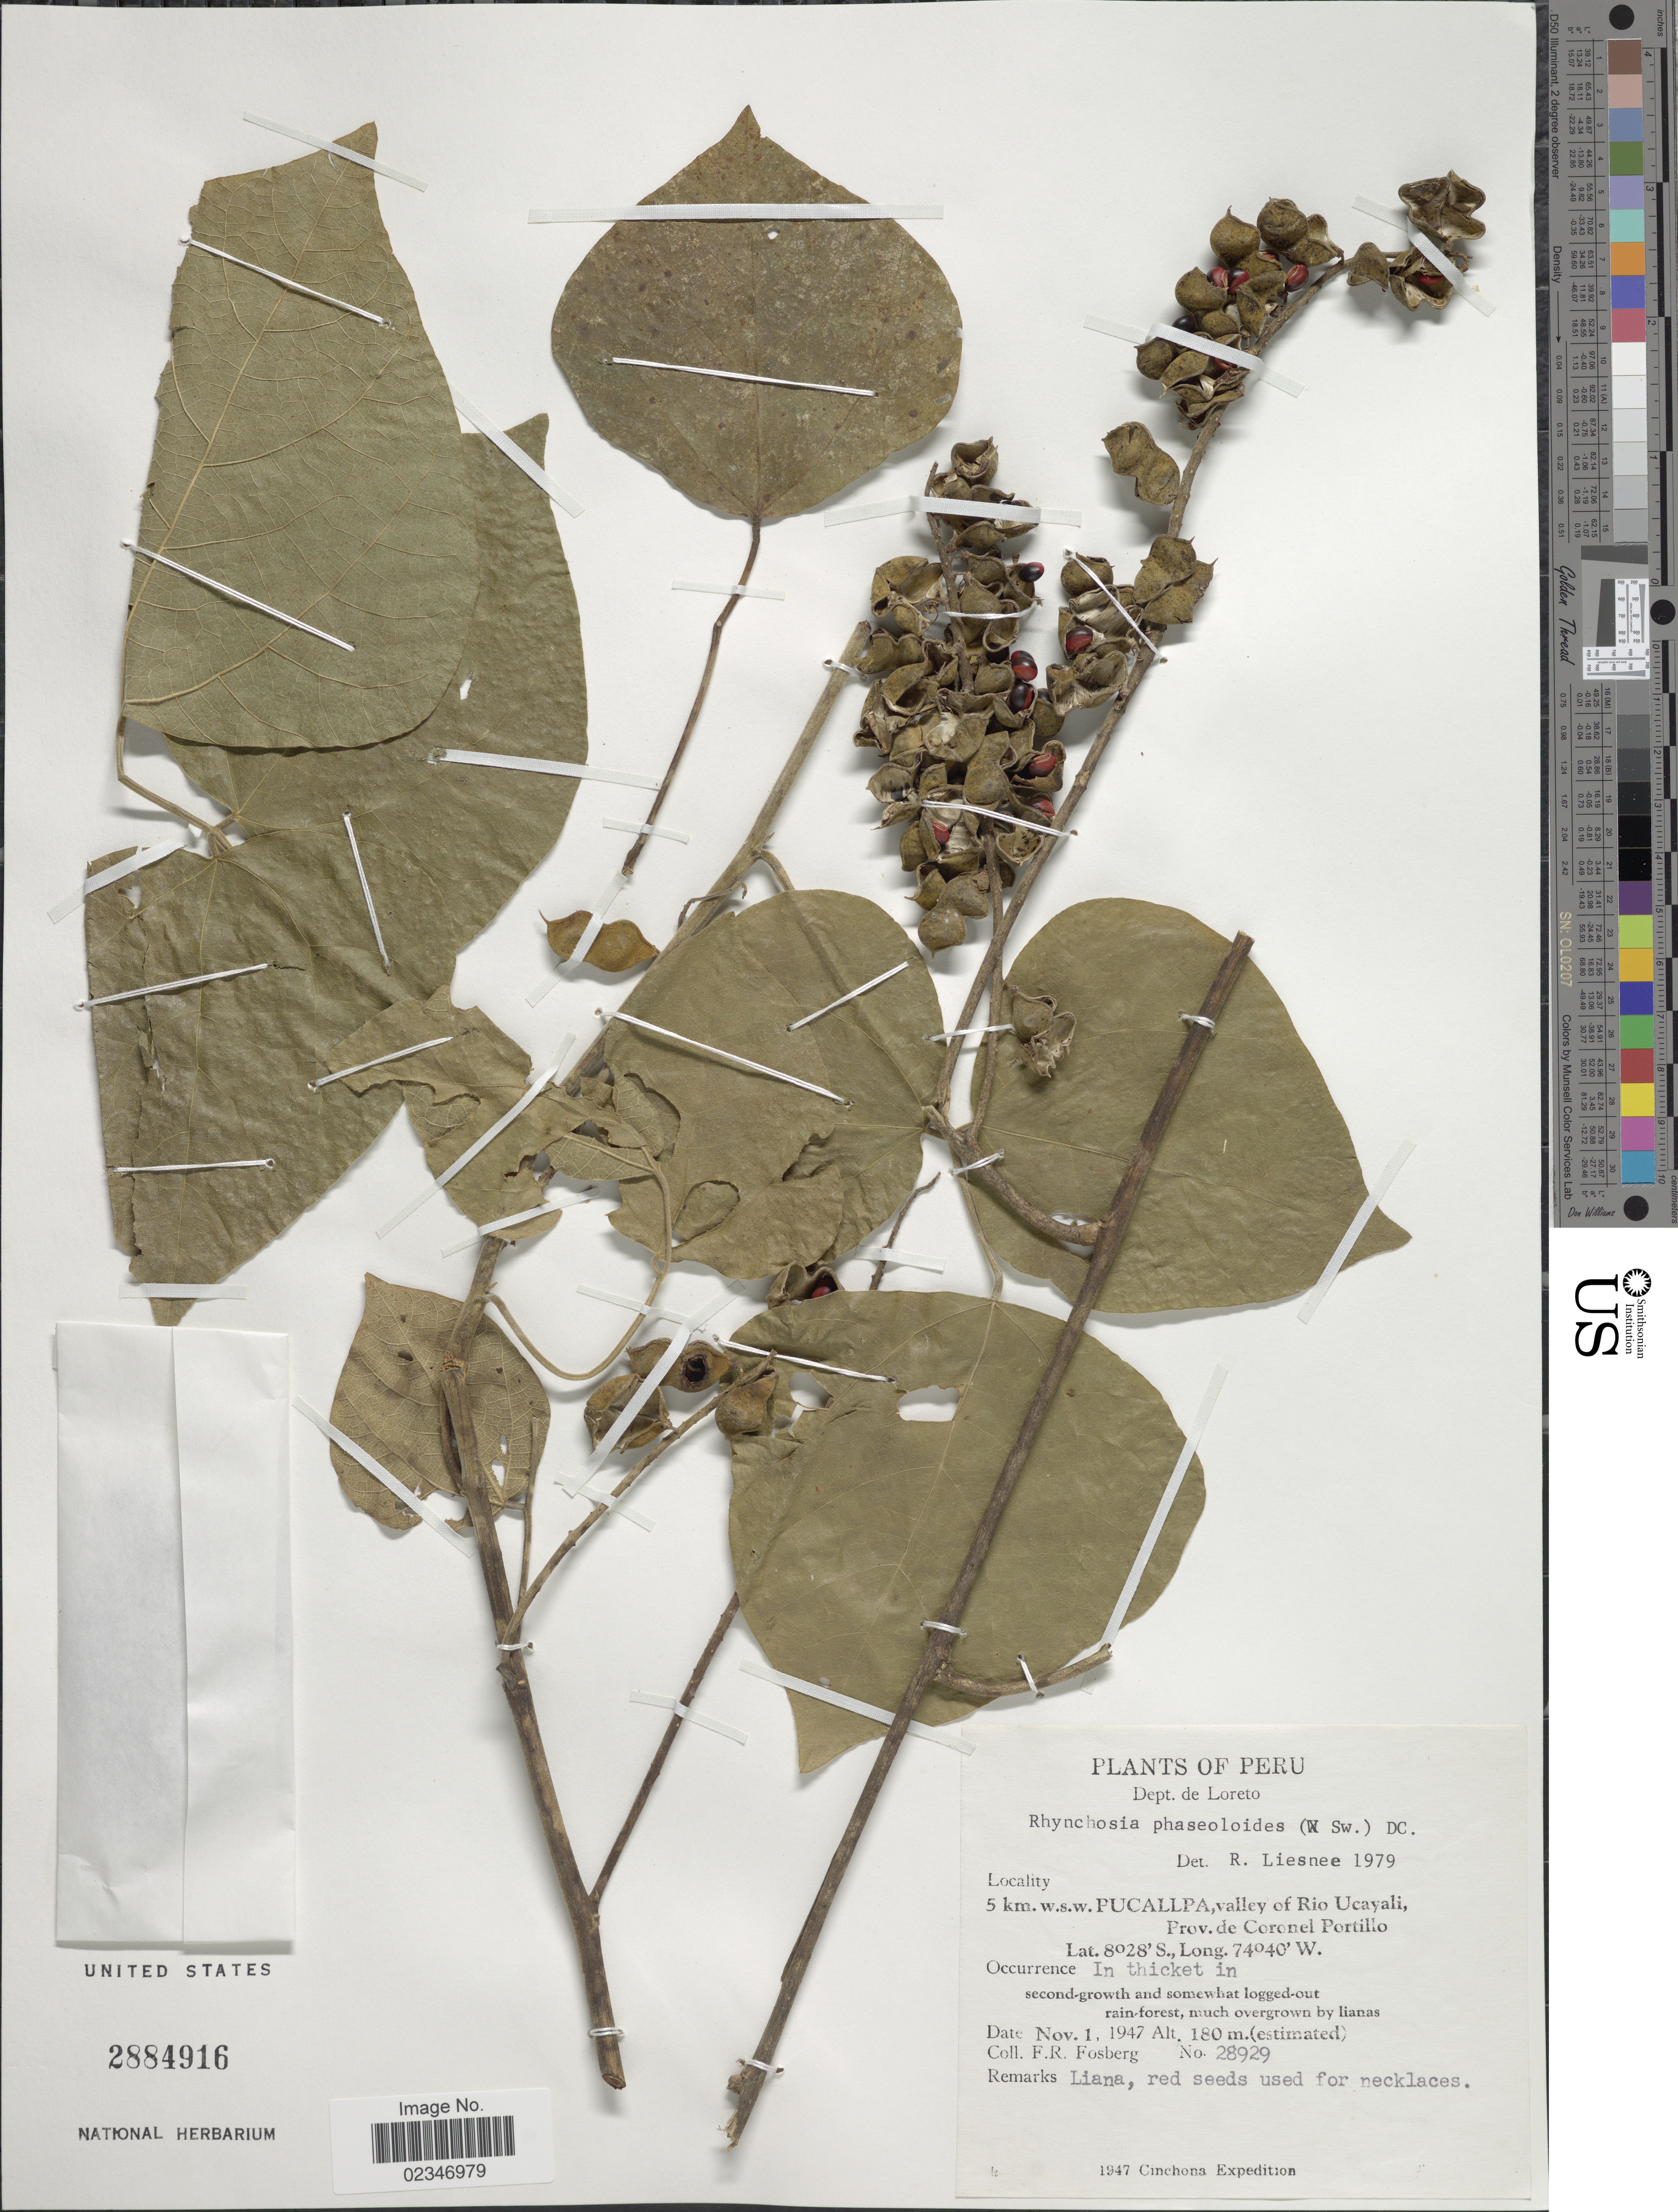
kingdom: Plantae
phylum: Tracheophyta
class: Magnoliopsida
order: Fabales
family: Fabaceae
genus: Rhynchosia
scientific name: Rhynchosia phaseoloides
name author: (Sw.) DC.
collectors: F. R. Fosberg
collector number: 28929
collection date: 1947-11-01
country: Peru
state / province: Ucayali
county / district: Coronel Portillo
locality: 5 km WSW Pucallpa, valley of Rio Ucayali, Prov. de Coronel Portillo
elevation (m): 180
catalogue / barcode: US 2884916